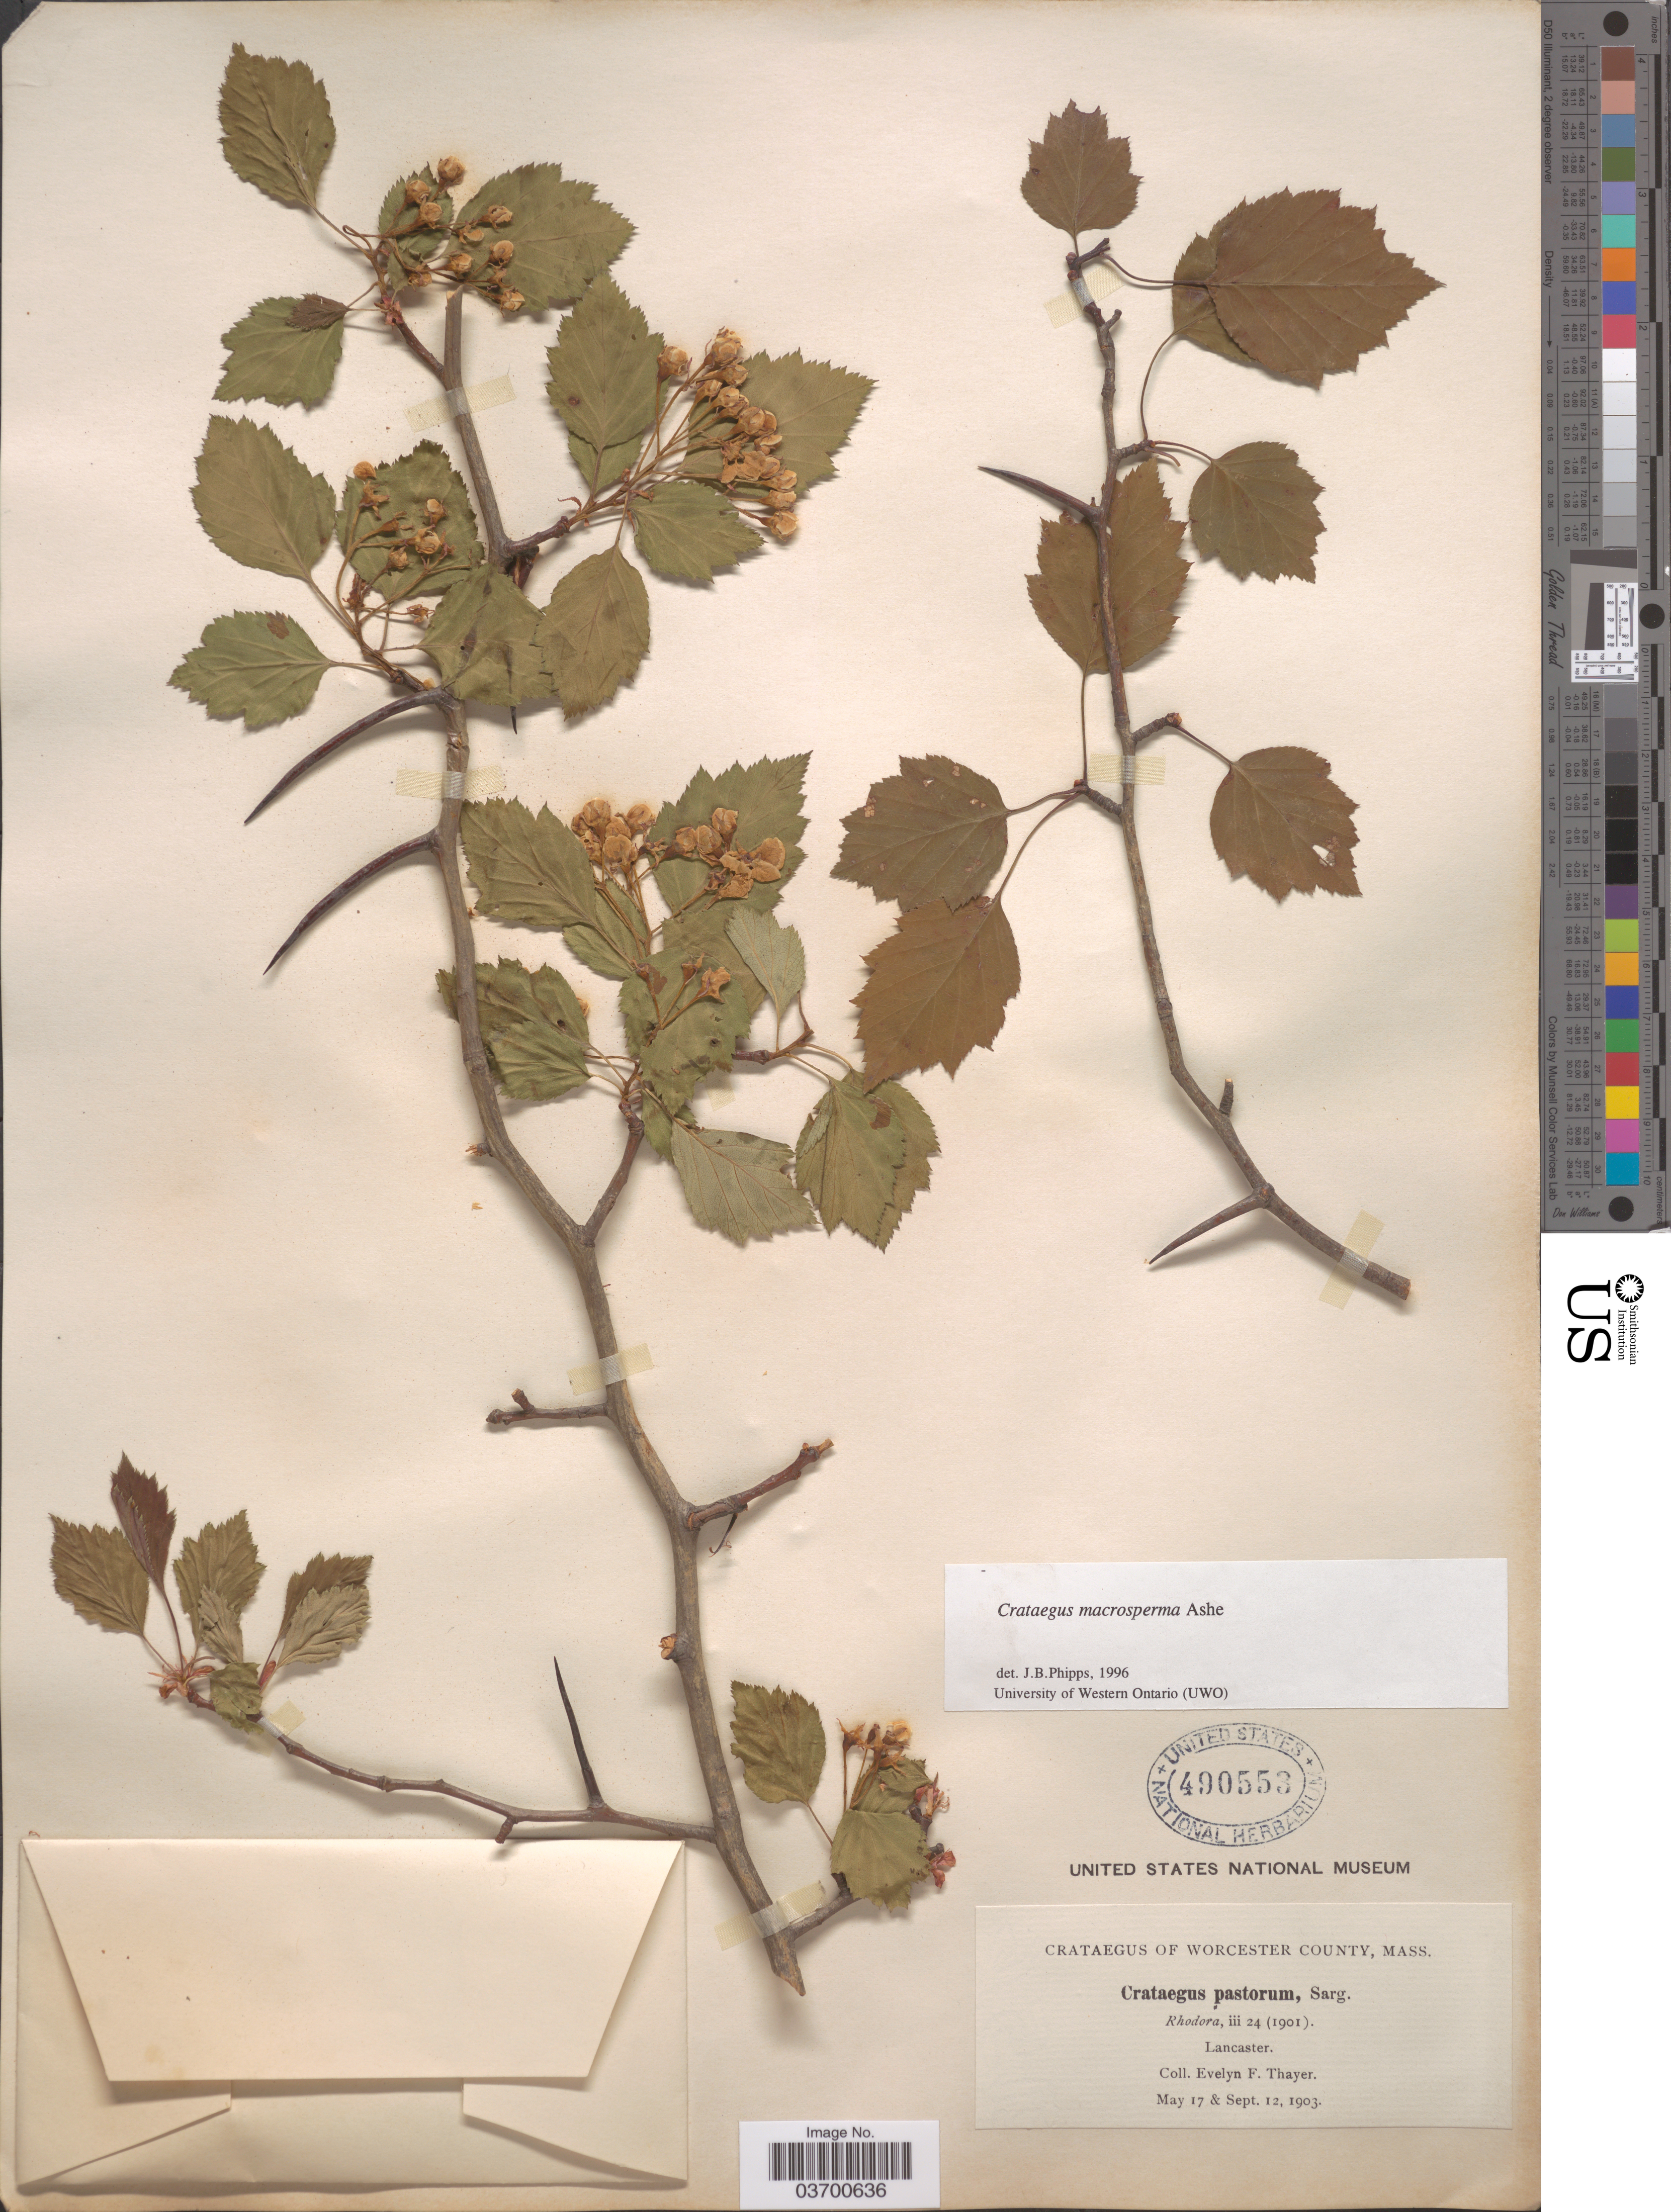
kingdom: Plantae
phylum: Tracheophyta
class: Magnoliopsida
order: Rosales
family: Rosaceae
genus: Crataegus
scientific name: Crataegus macrosperma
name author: Ashe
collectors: E. Thayer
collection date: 1903-05-17/1903-09-12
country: United States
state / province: Massachusetts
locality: Worcester County. [unsure placement] Lancaster.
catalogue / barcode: US 490553